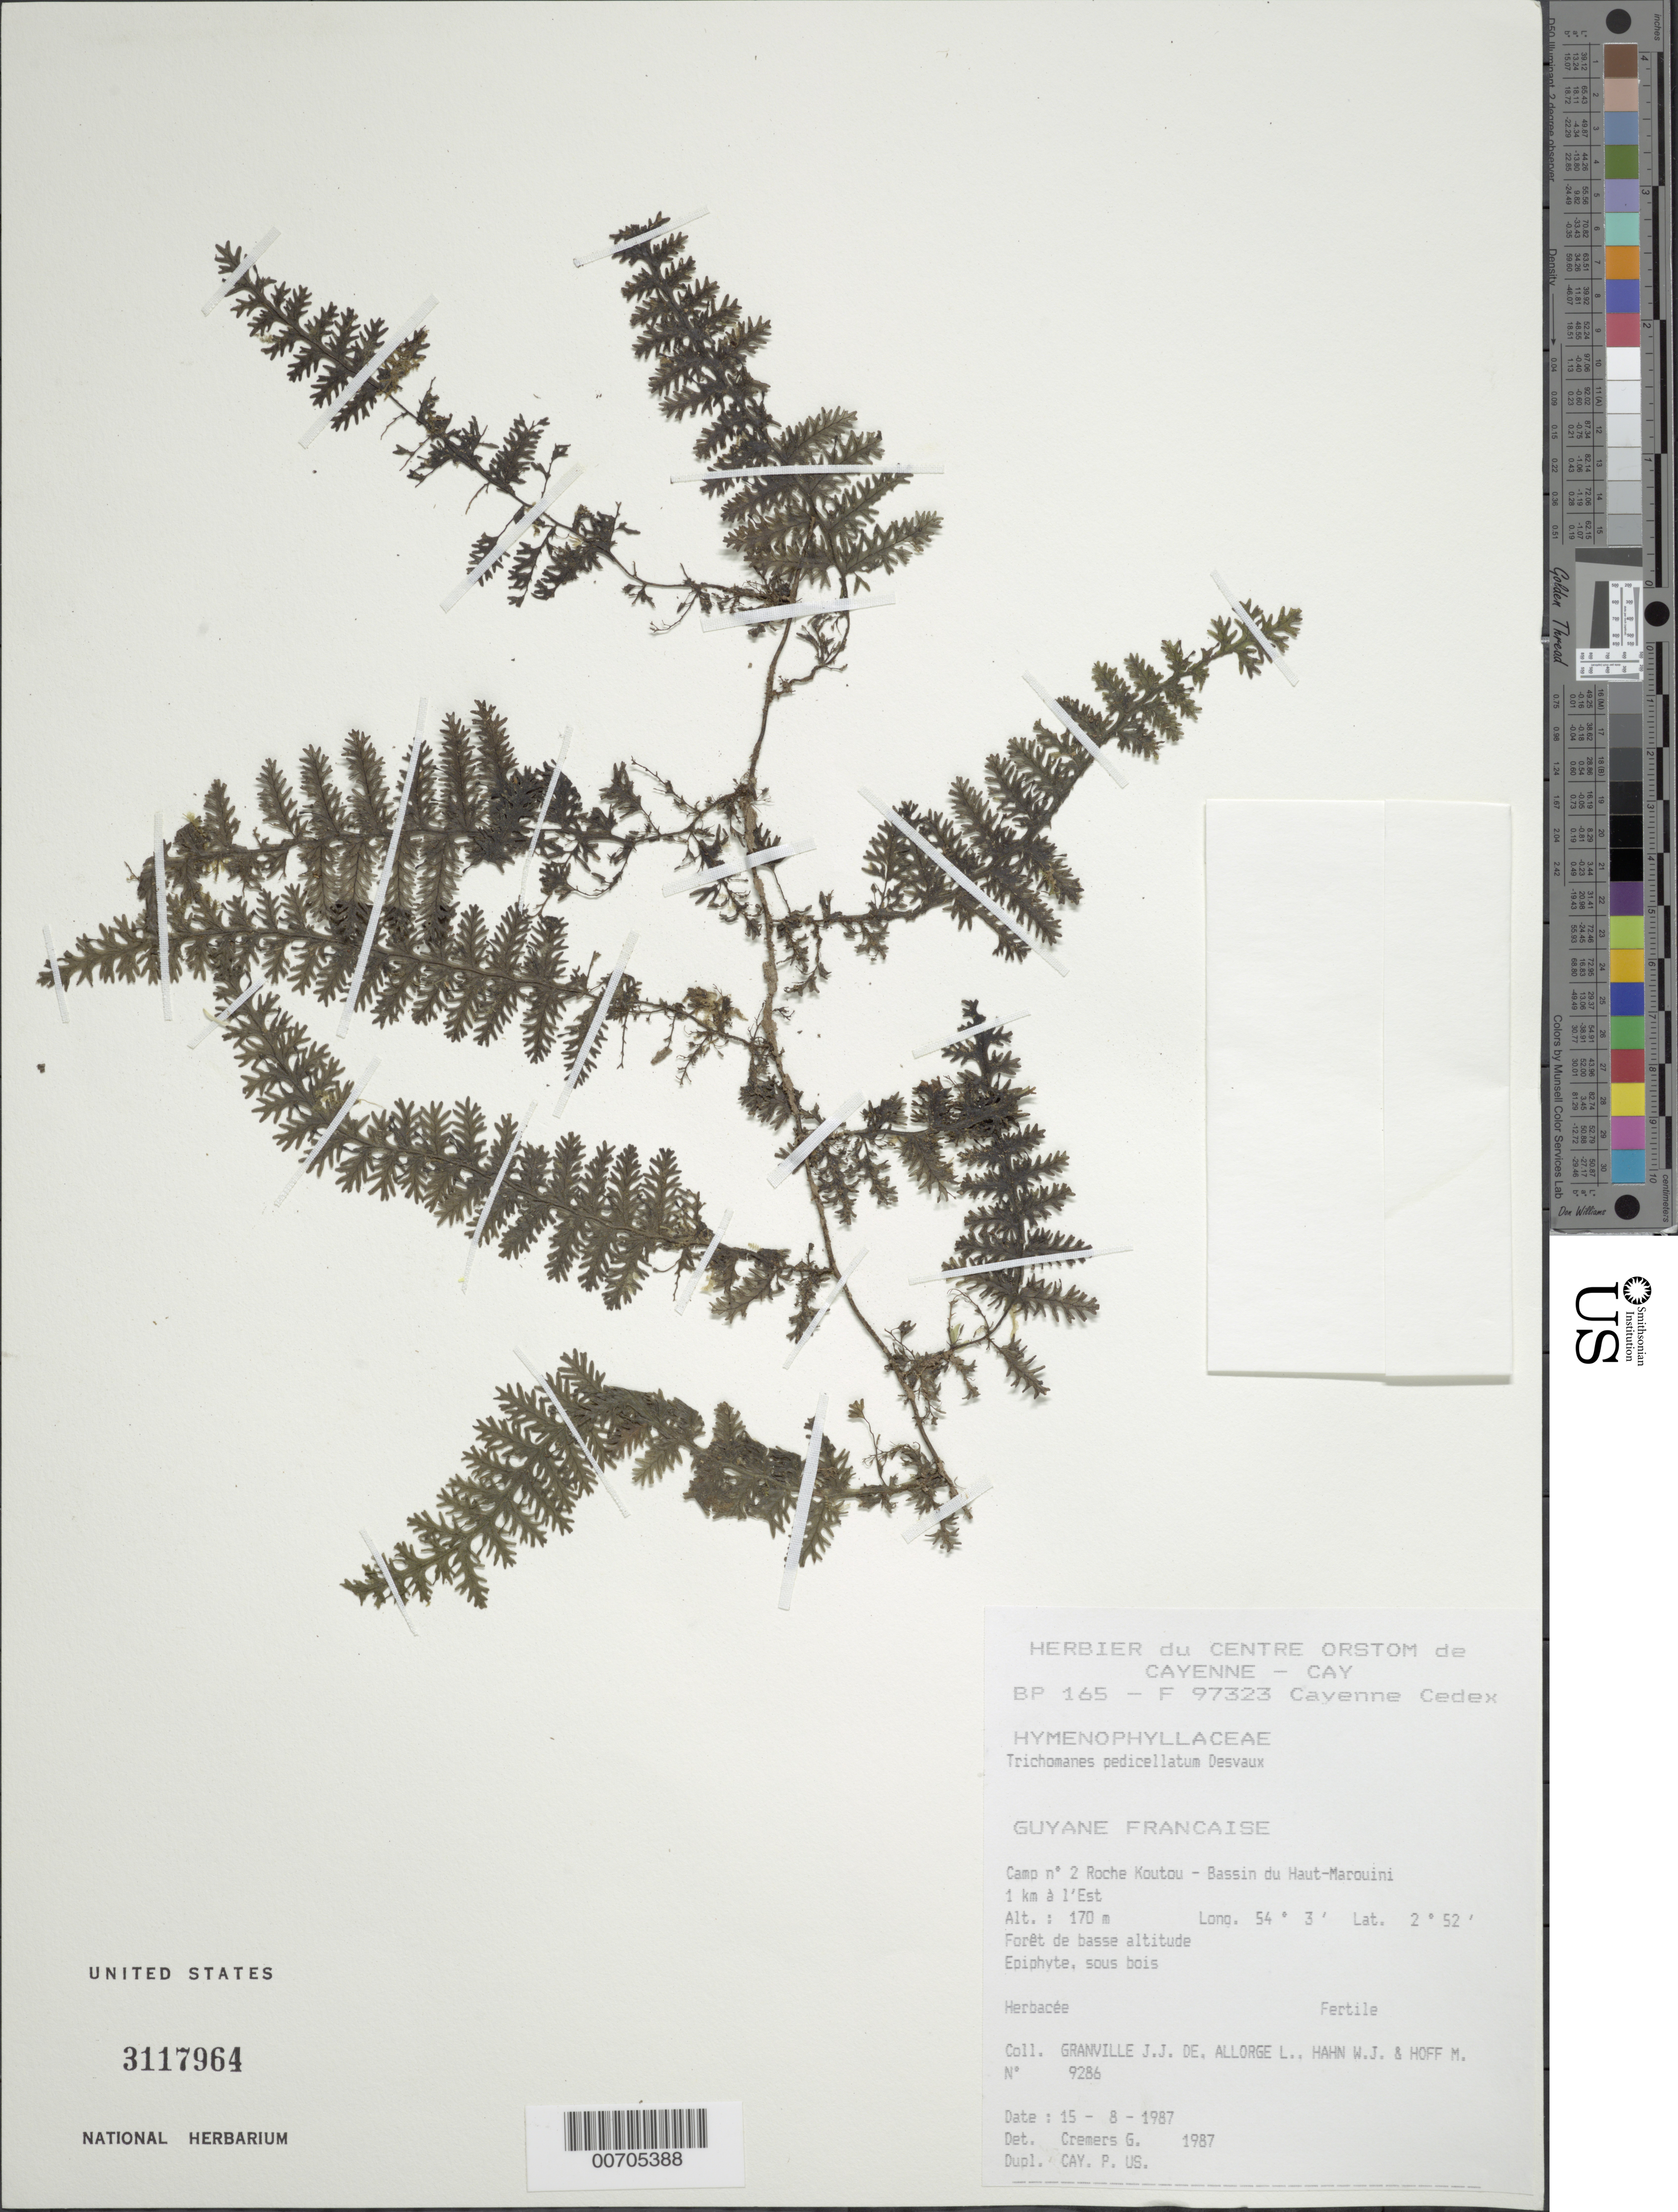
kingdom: Plantae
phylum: Tracheophyta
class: Polypodiopsida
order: Hymenophyllales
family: Hymenophyllaceae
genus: Trichomanes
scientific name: Trichomanes pedicellatum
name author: Desv.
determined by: Cremers, Georges A.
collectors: J.-J. de Granville, L. Allorge, W. J. Hahn & M. Hoff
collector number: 9286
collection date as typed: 15-Aug-87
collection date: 1987-08-15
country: French Guiana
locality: Camp #2, Roche Koutou, Bassin du Haut-Marouini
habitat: Low forest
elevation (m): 170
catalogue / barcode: US 3117964